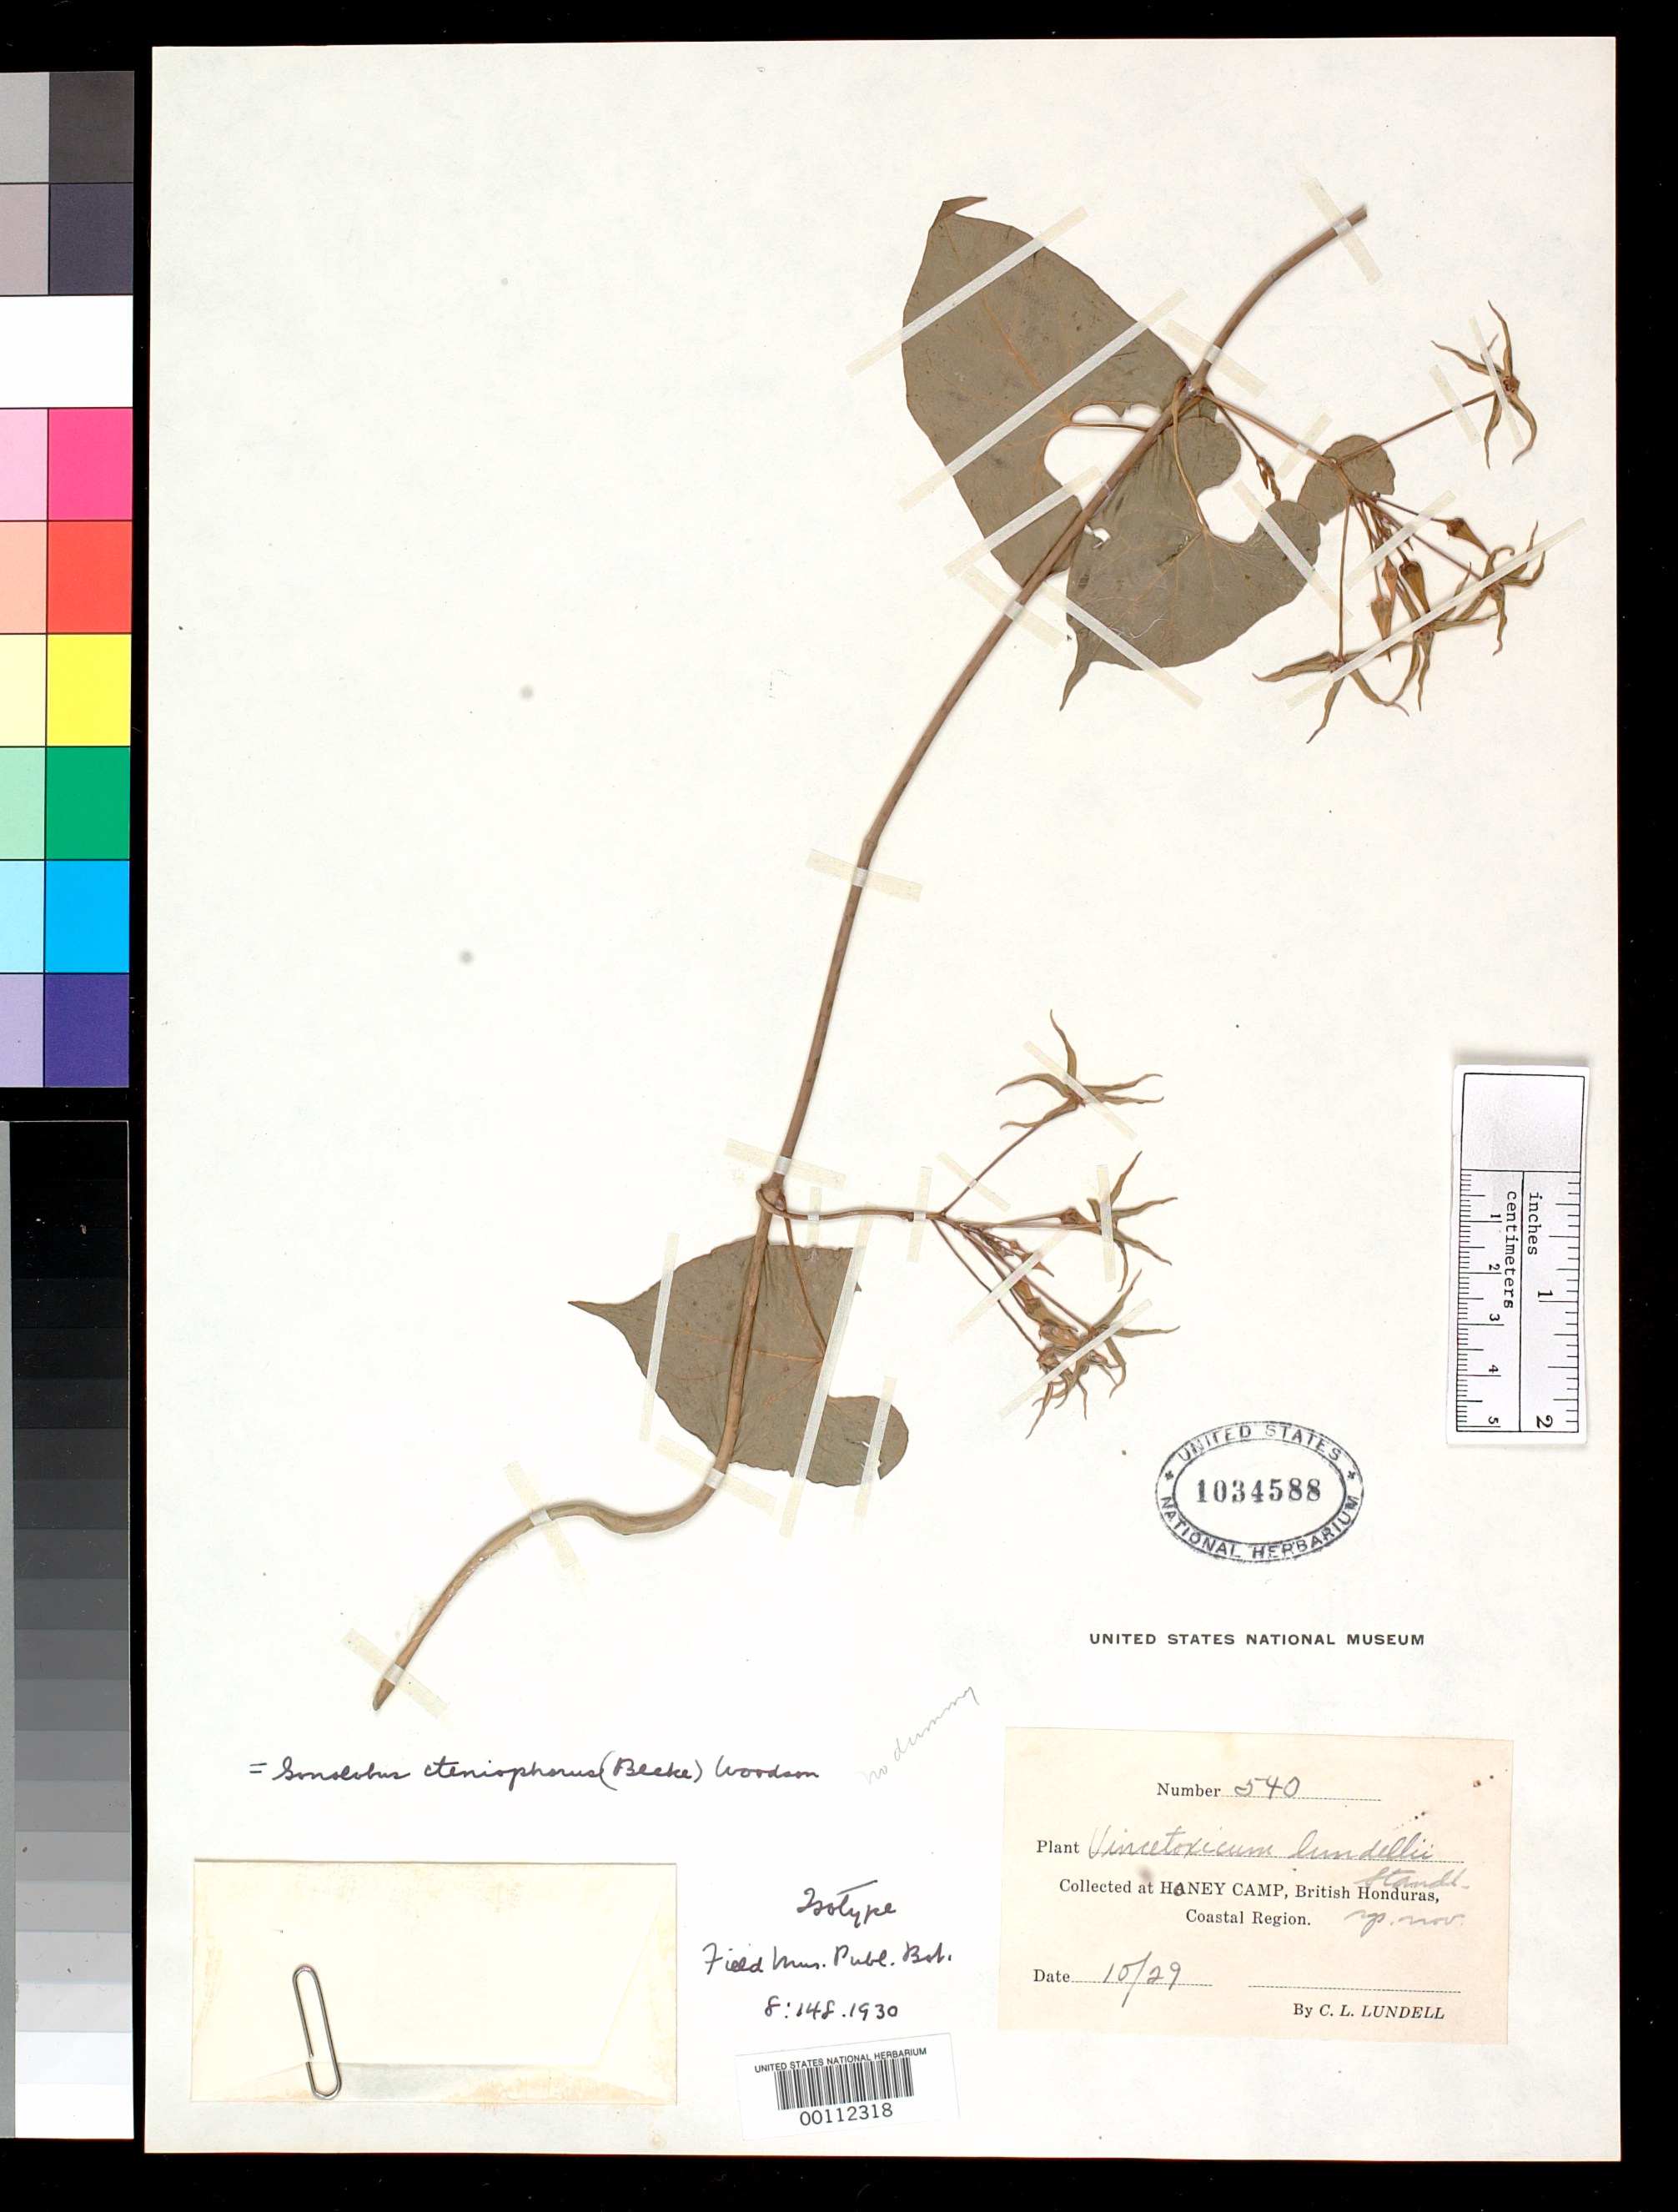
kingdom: Plantae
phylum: Tracheophyta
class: Magnoliopsida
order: Gentianales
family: Apocynaceae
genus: Vincetoxicum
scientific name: Vincetoxicum lundellii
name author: Standl.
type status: Isotype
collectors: C. L. Lundell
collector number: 540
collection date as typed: Oct 1929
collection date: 1929-10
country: Belize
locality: Honey Camp, British Honduras, coastal region.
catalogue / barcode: US 1034588